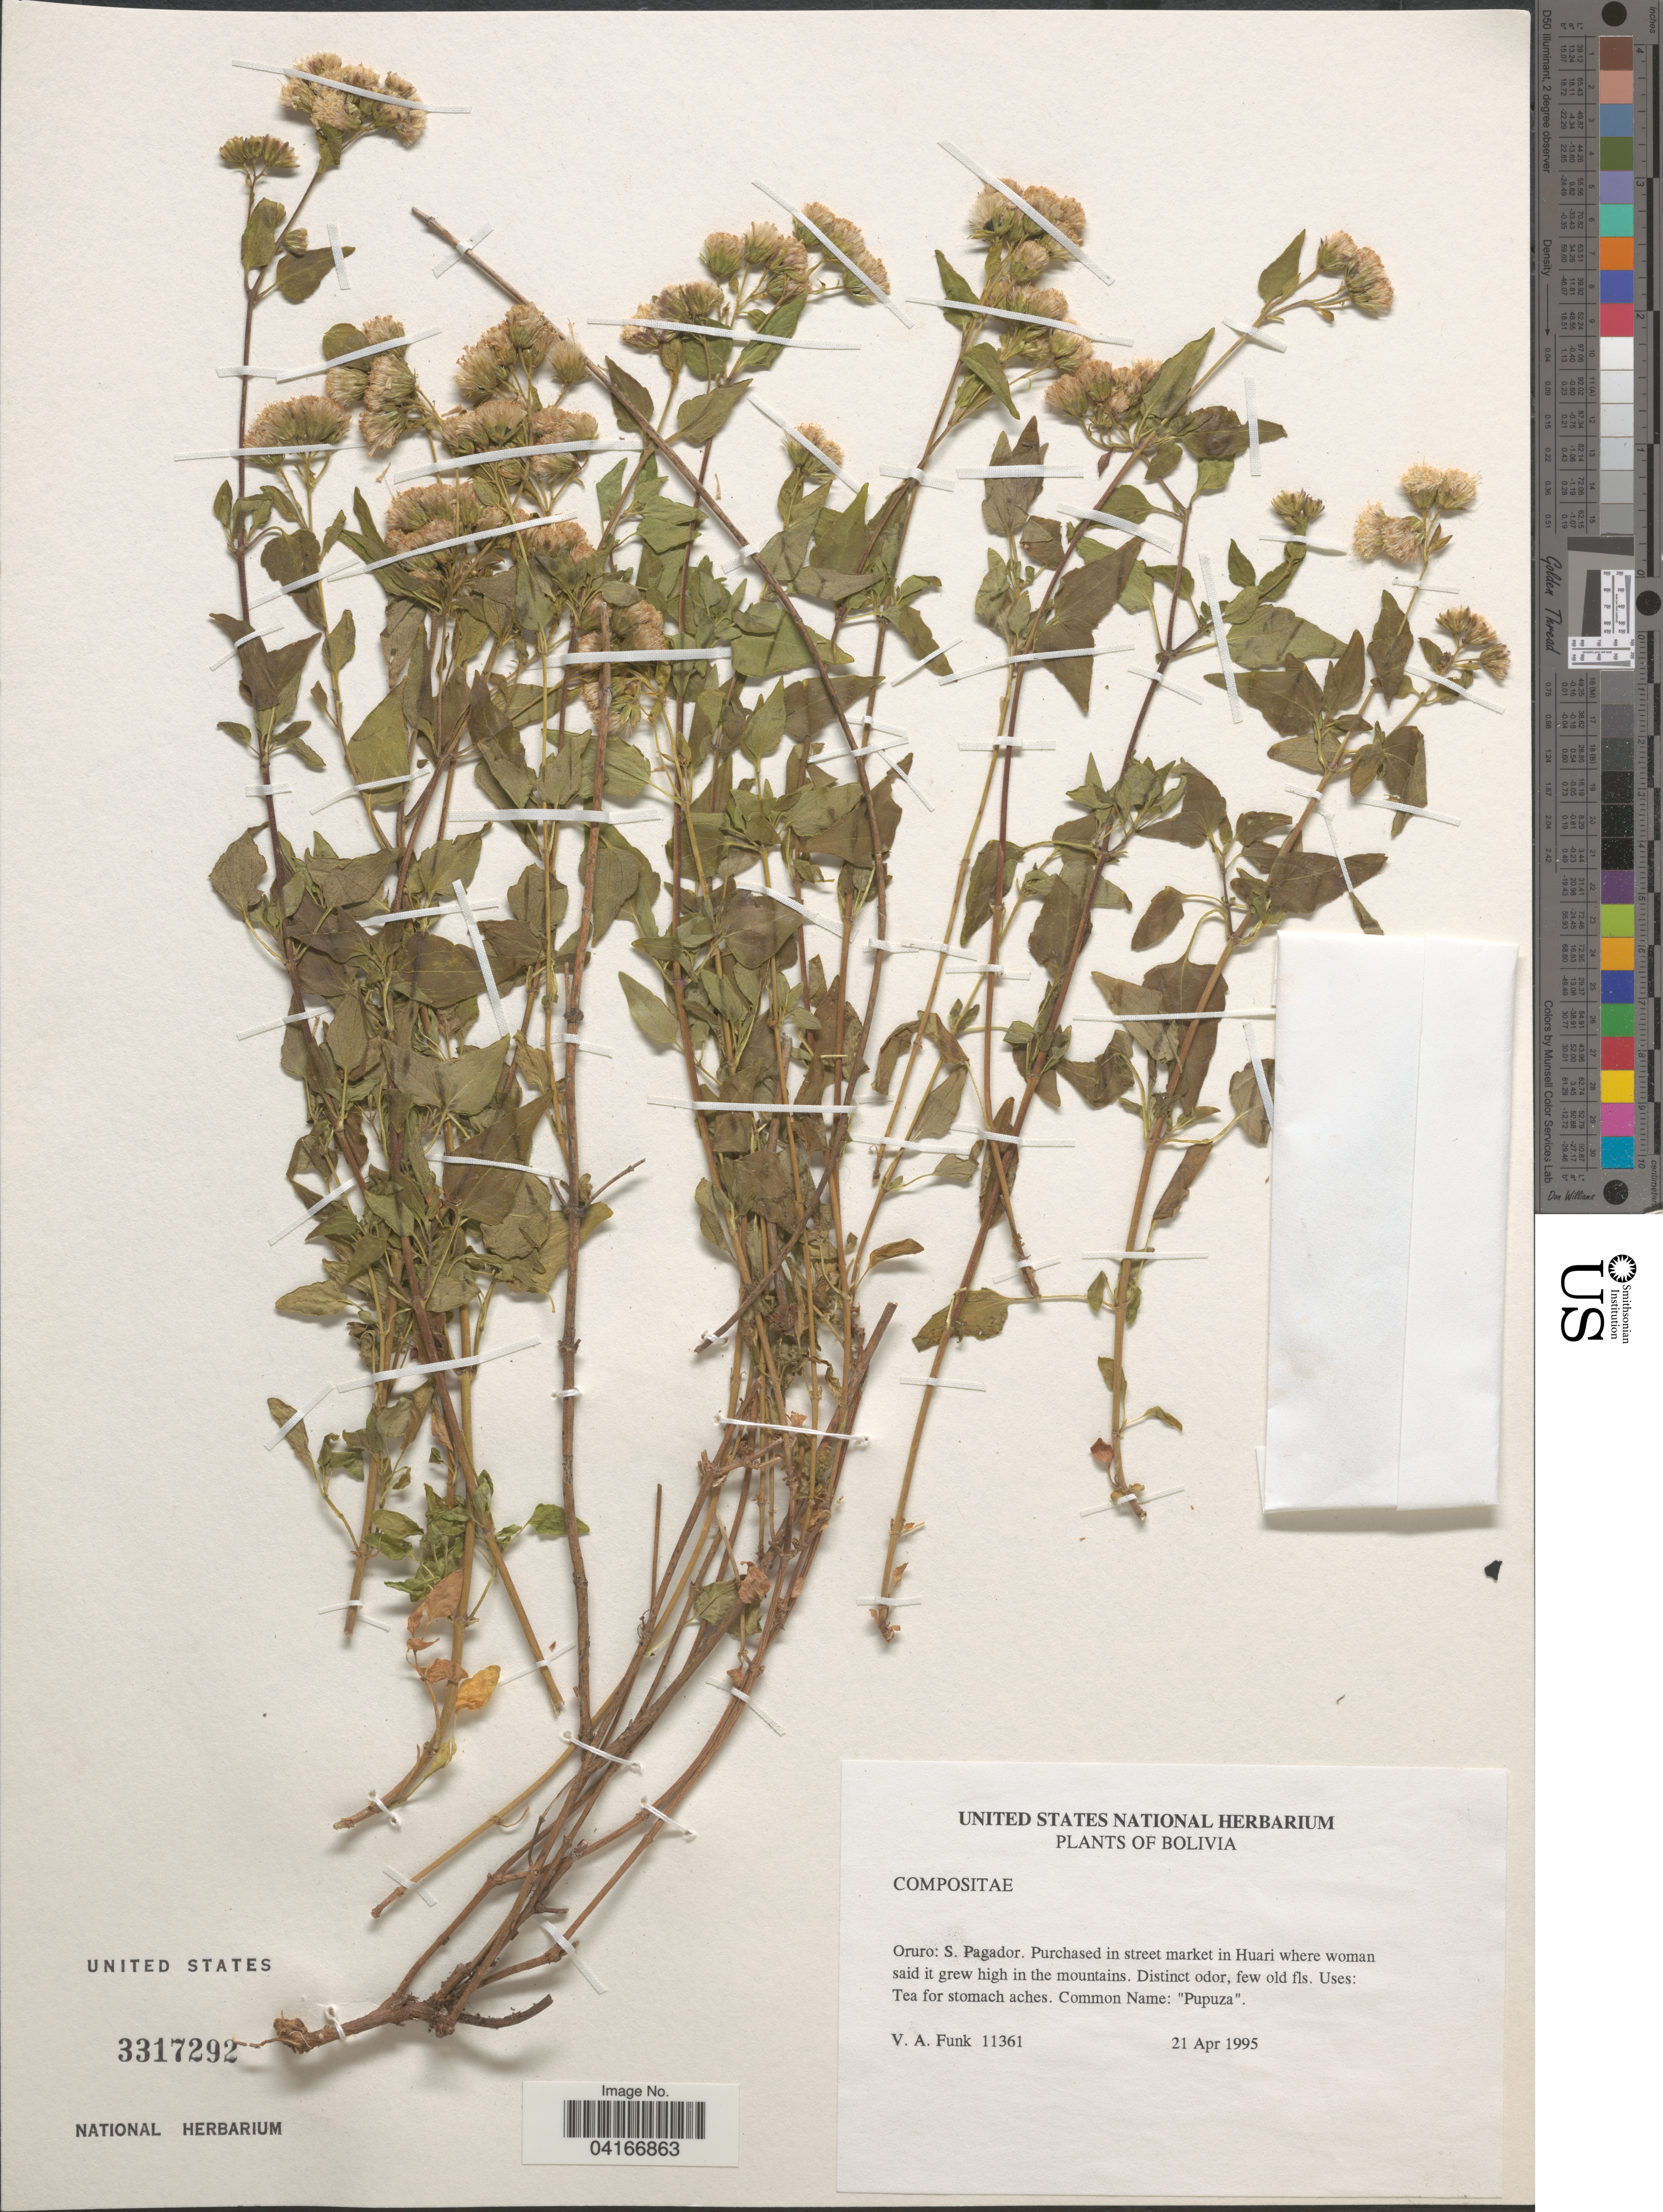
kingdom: Plantae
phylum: Tracheophyta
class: Magnoliopsida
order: Asterales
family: Asteraceae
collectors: V. Funk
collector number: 11361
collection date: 1995-04-21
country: Bolivia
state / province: Oruro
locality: S. Pagador.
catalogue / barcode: US 3317292